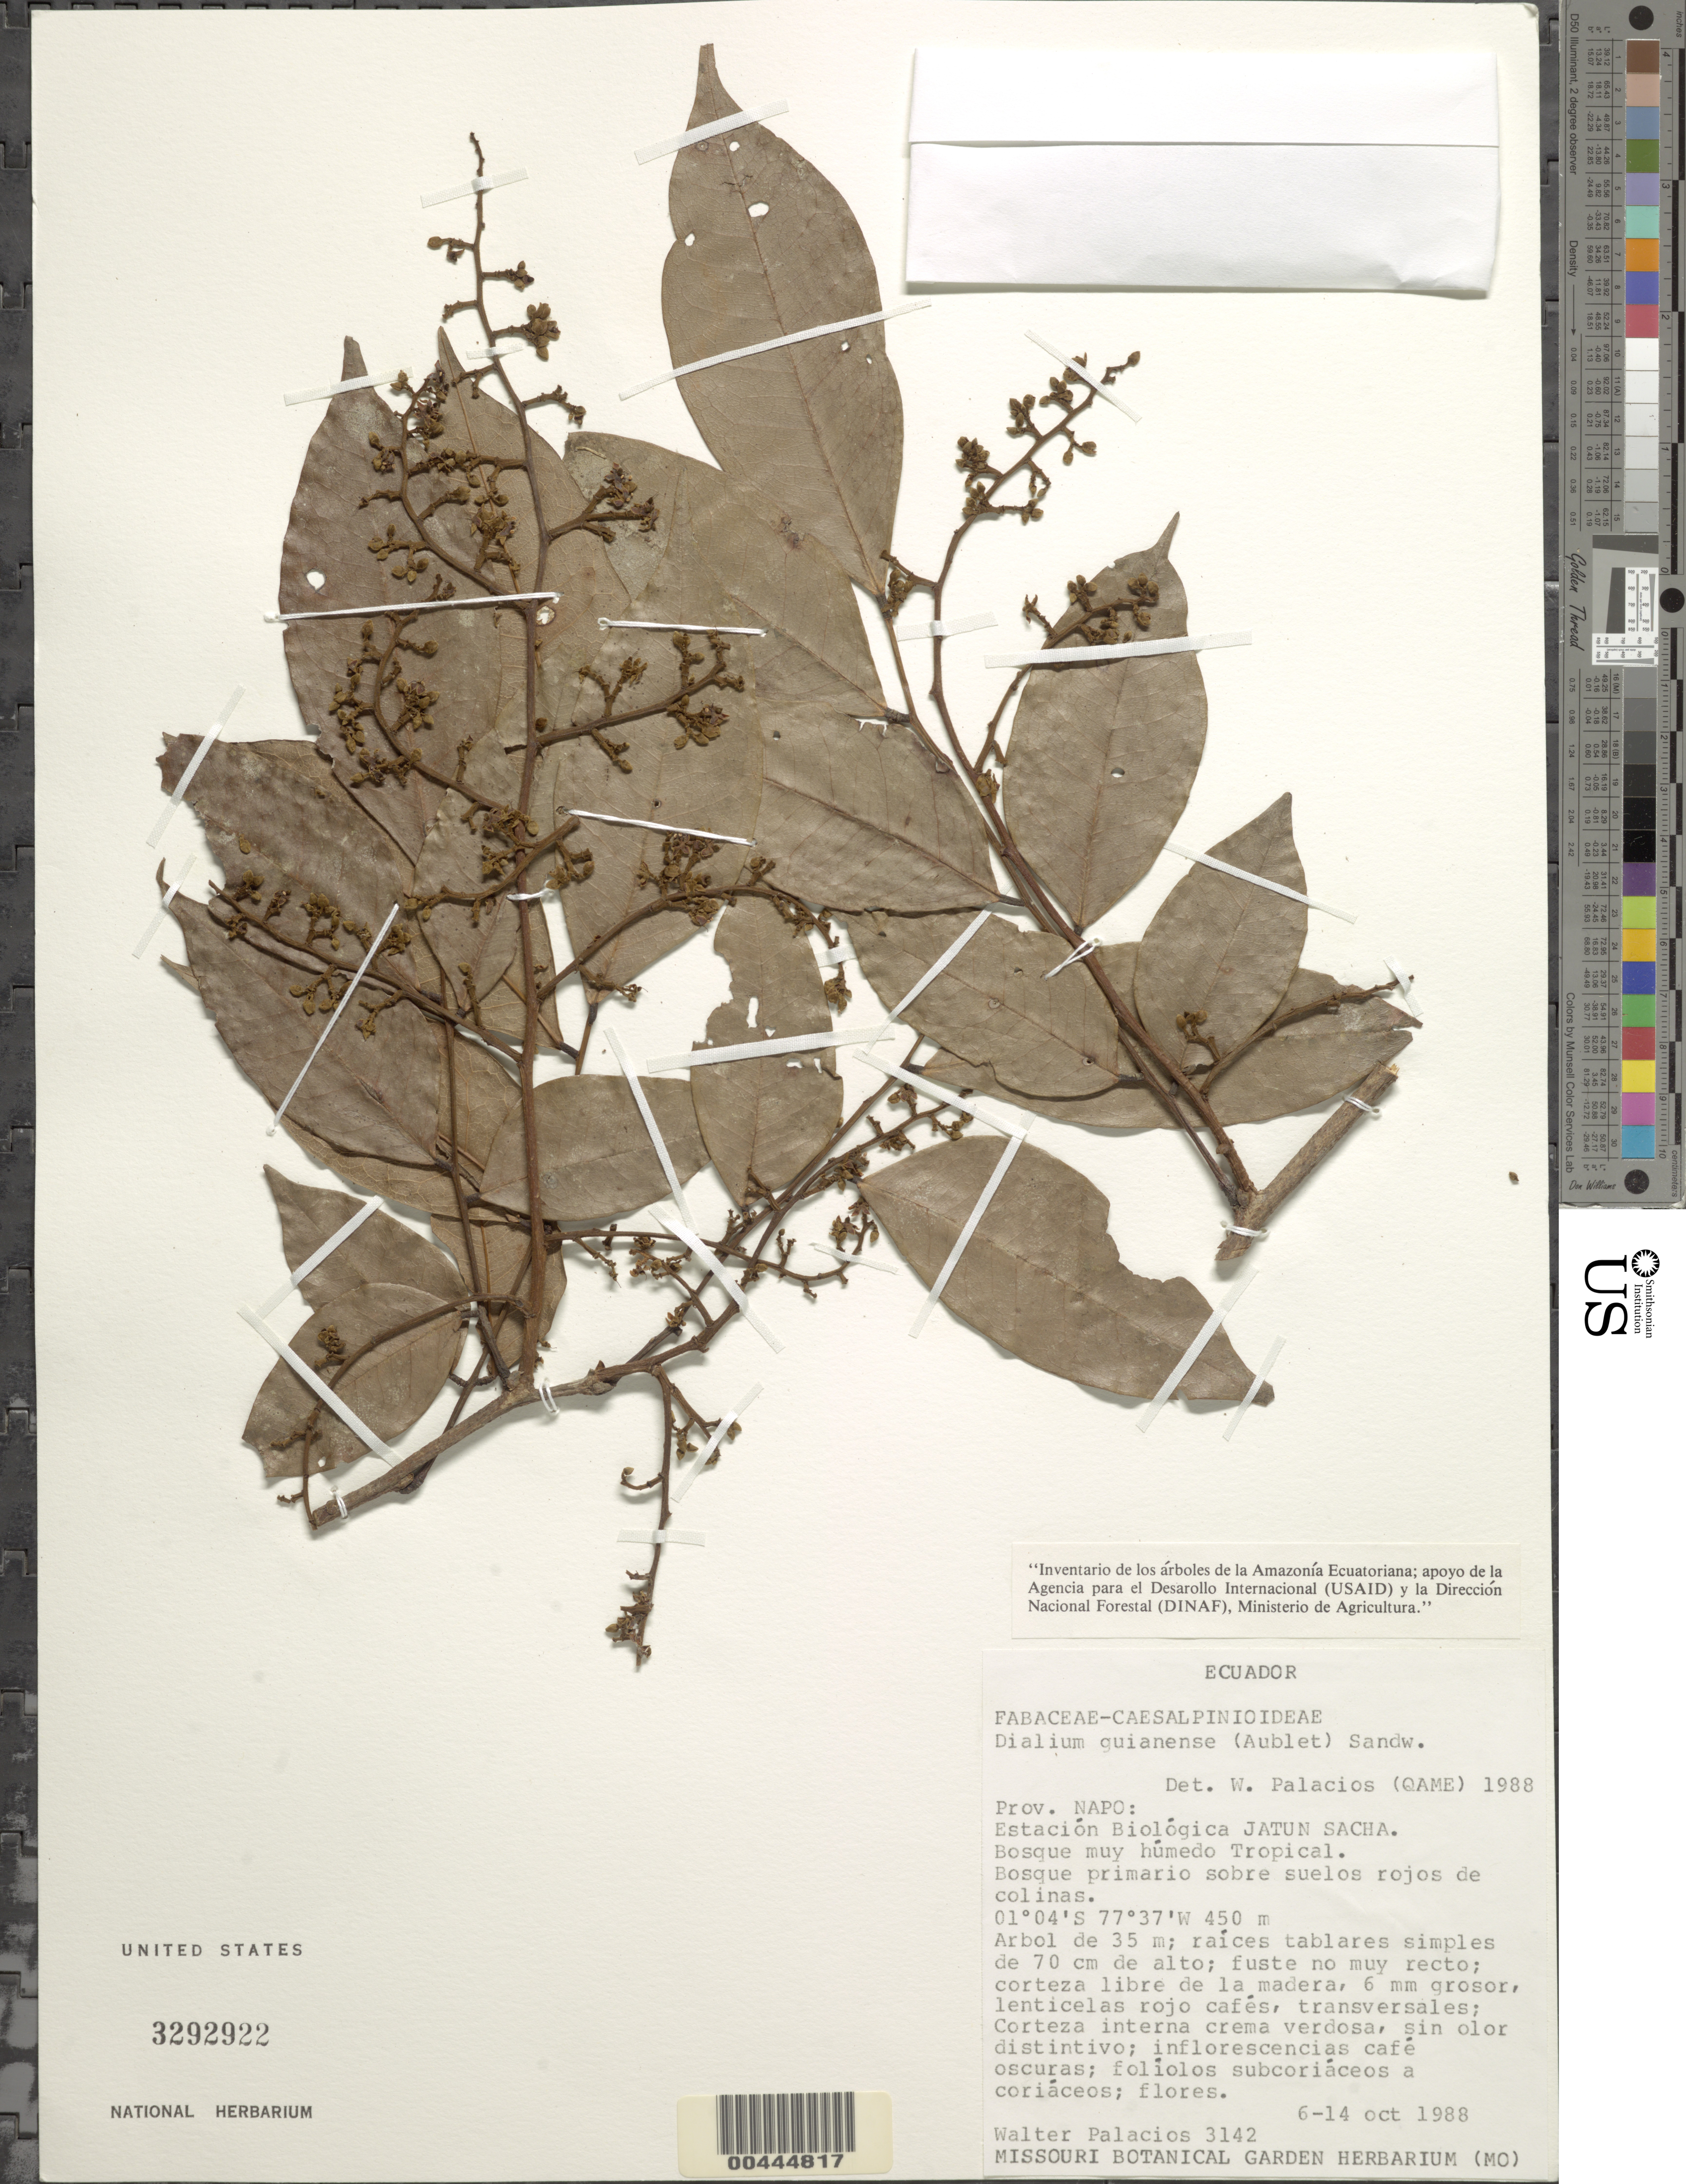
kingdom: Plantae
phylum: Tracheophyta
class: Magnoliopsida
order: Fabales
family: Fabaceae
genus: Dialium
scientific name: Dialium guianense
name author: (Aubl.) Sandwith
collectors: W. Palacios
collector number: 3142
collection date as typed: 06 Oct 1988 to 14 Oct 1988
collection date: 1988-10-06/1988-10-14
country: Ecuador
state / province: Napo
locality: Jatun scacha Biological inst.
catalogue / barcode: US 3292922